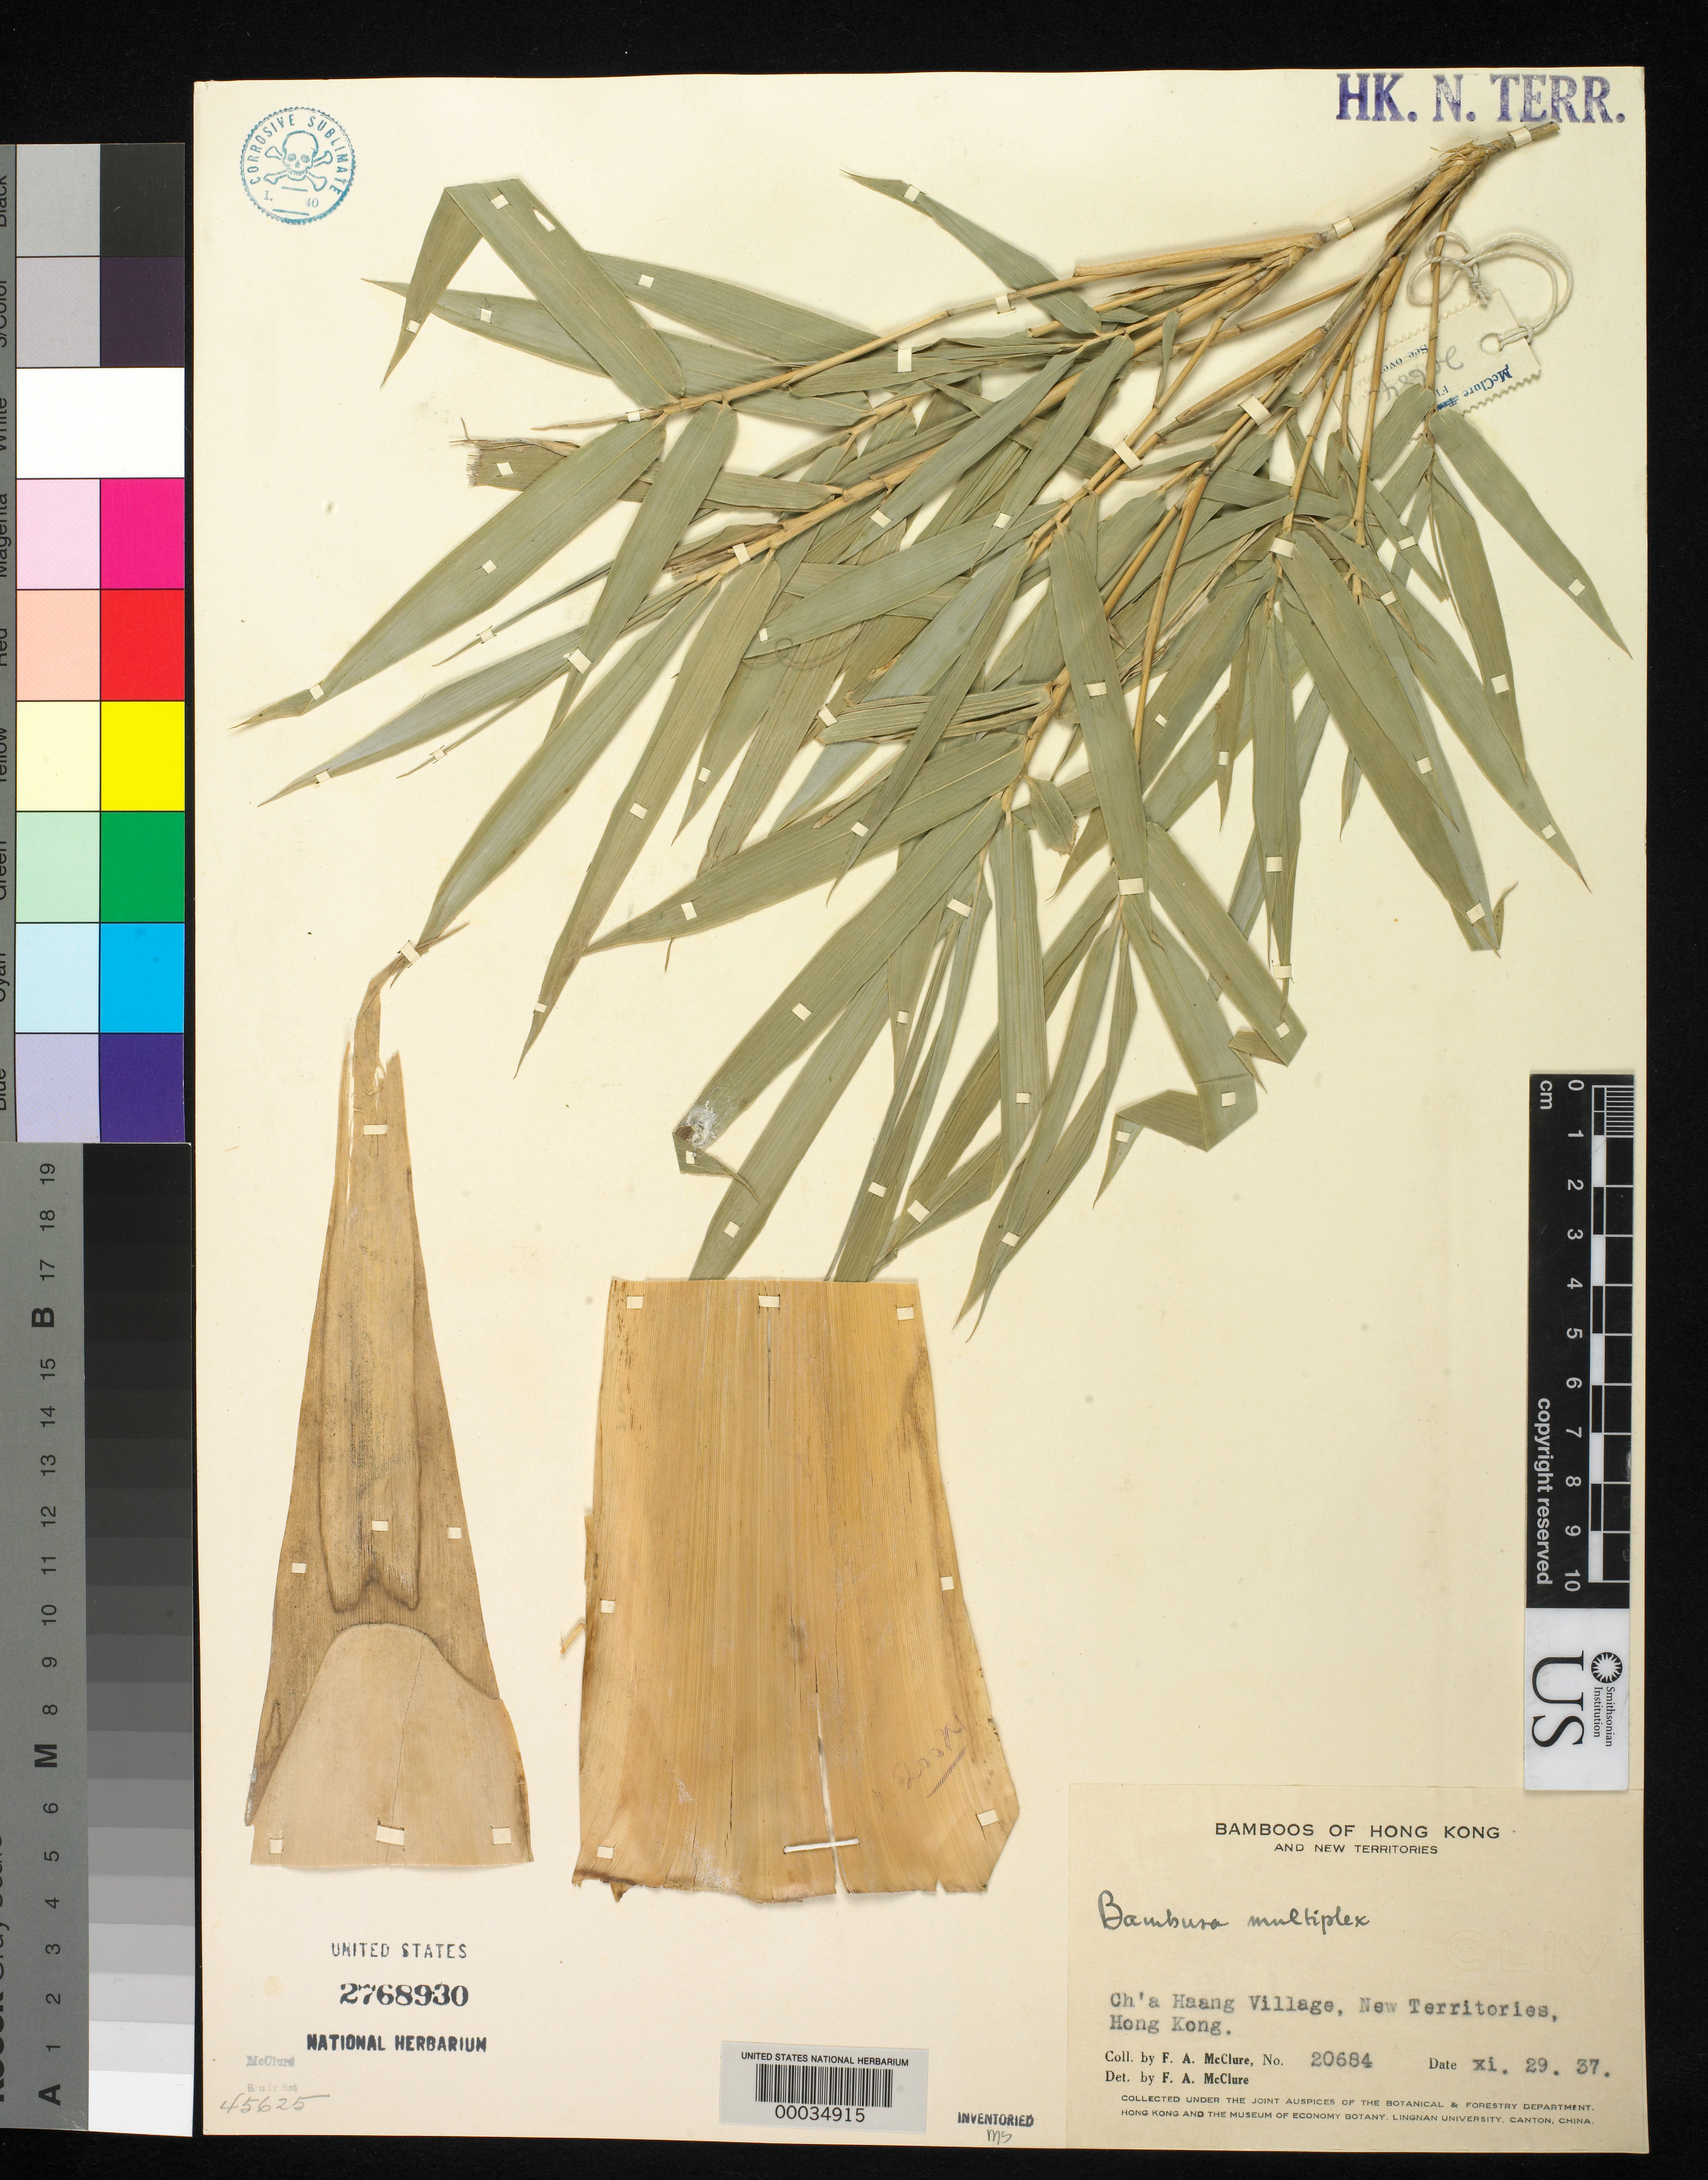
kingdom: Plantae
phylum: Tracheophyta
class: Liliopsida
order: Poales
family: Poaceae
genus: Bambusa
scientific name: Bambusa multiplex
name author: (Lour.) Raeusch. ex Schult. & Schult. f.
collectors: F. A. McClure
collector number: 20684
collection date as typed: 29 Nov 1937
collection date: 1937-11-29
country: China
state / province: Hong Kong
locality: Ch'a Haang Village, N. T.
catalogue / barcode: US 2768930